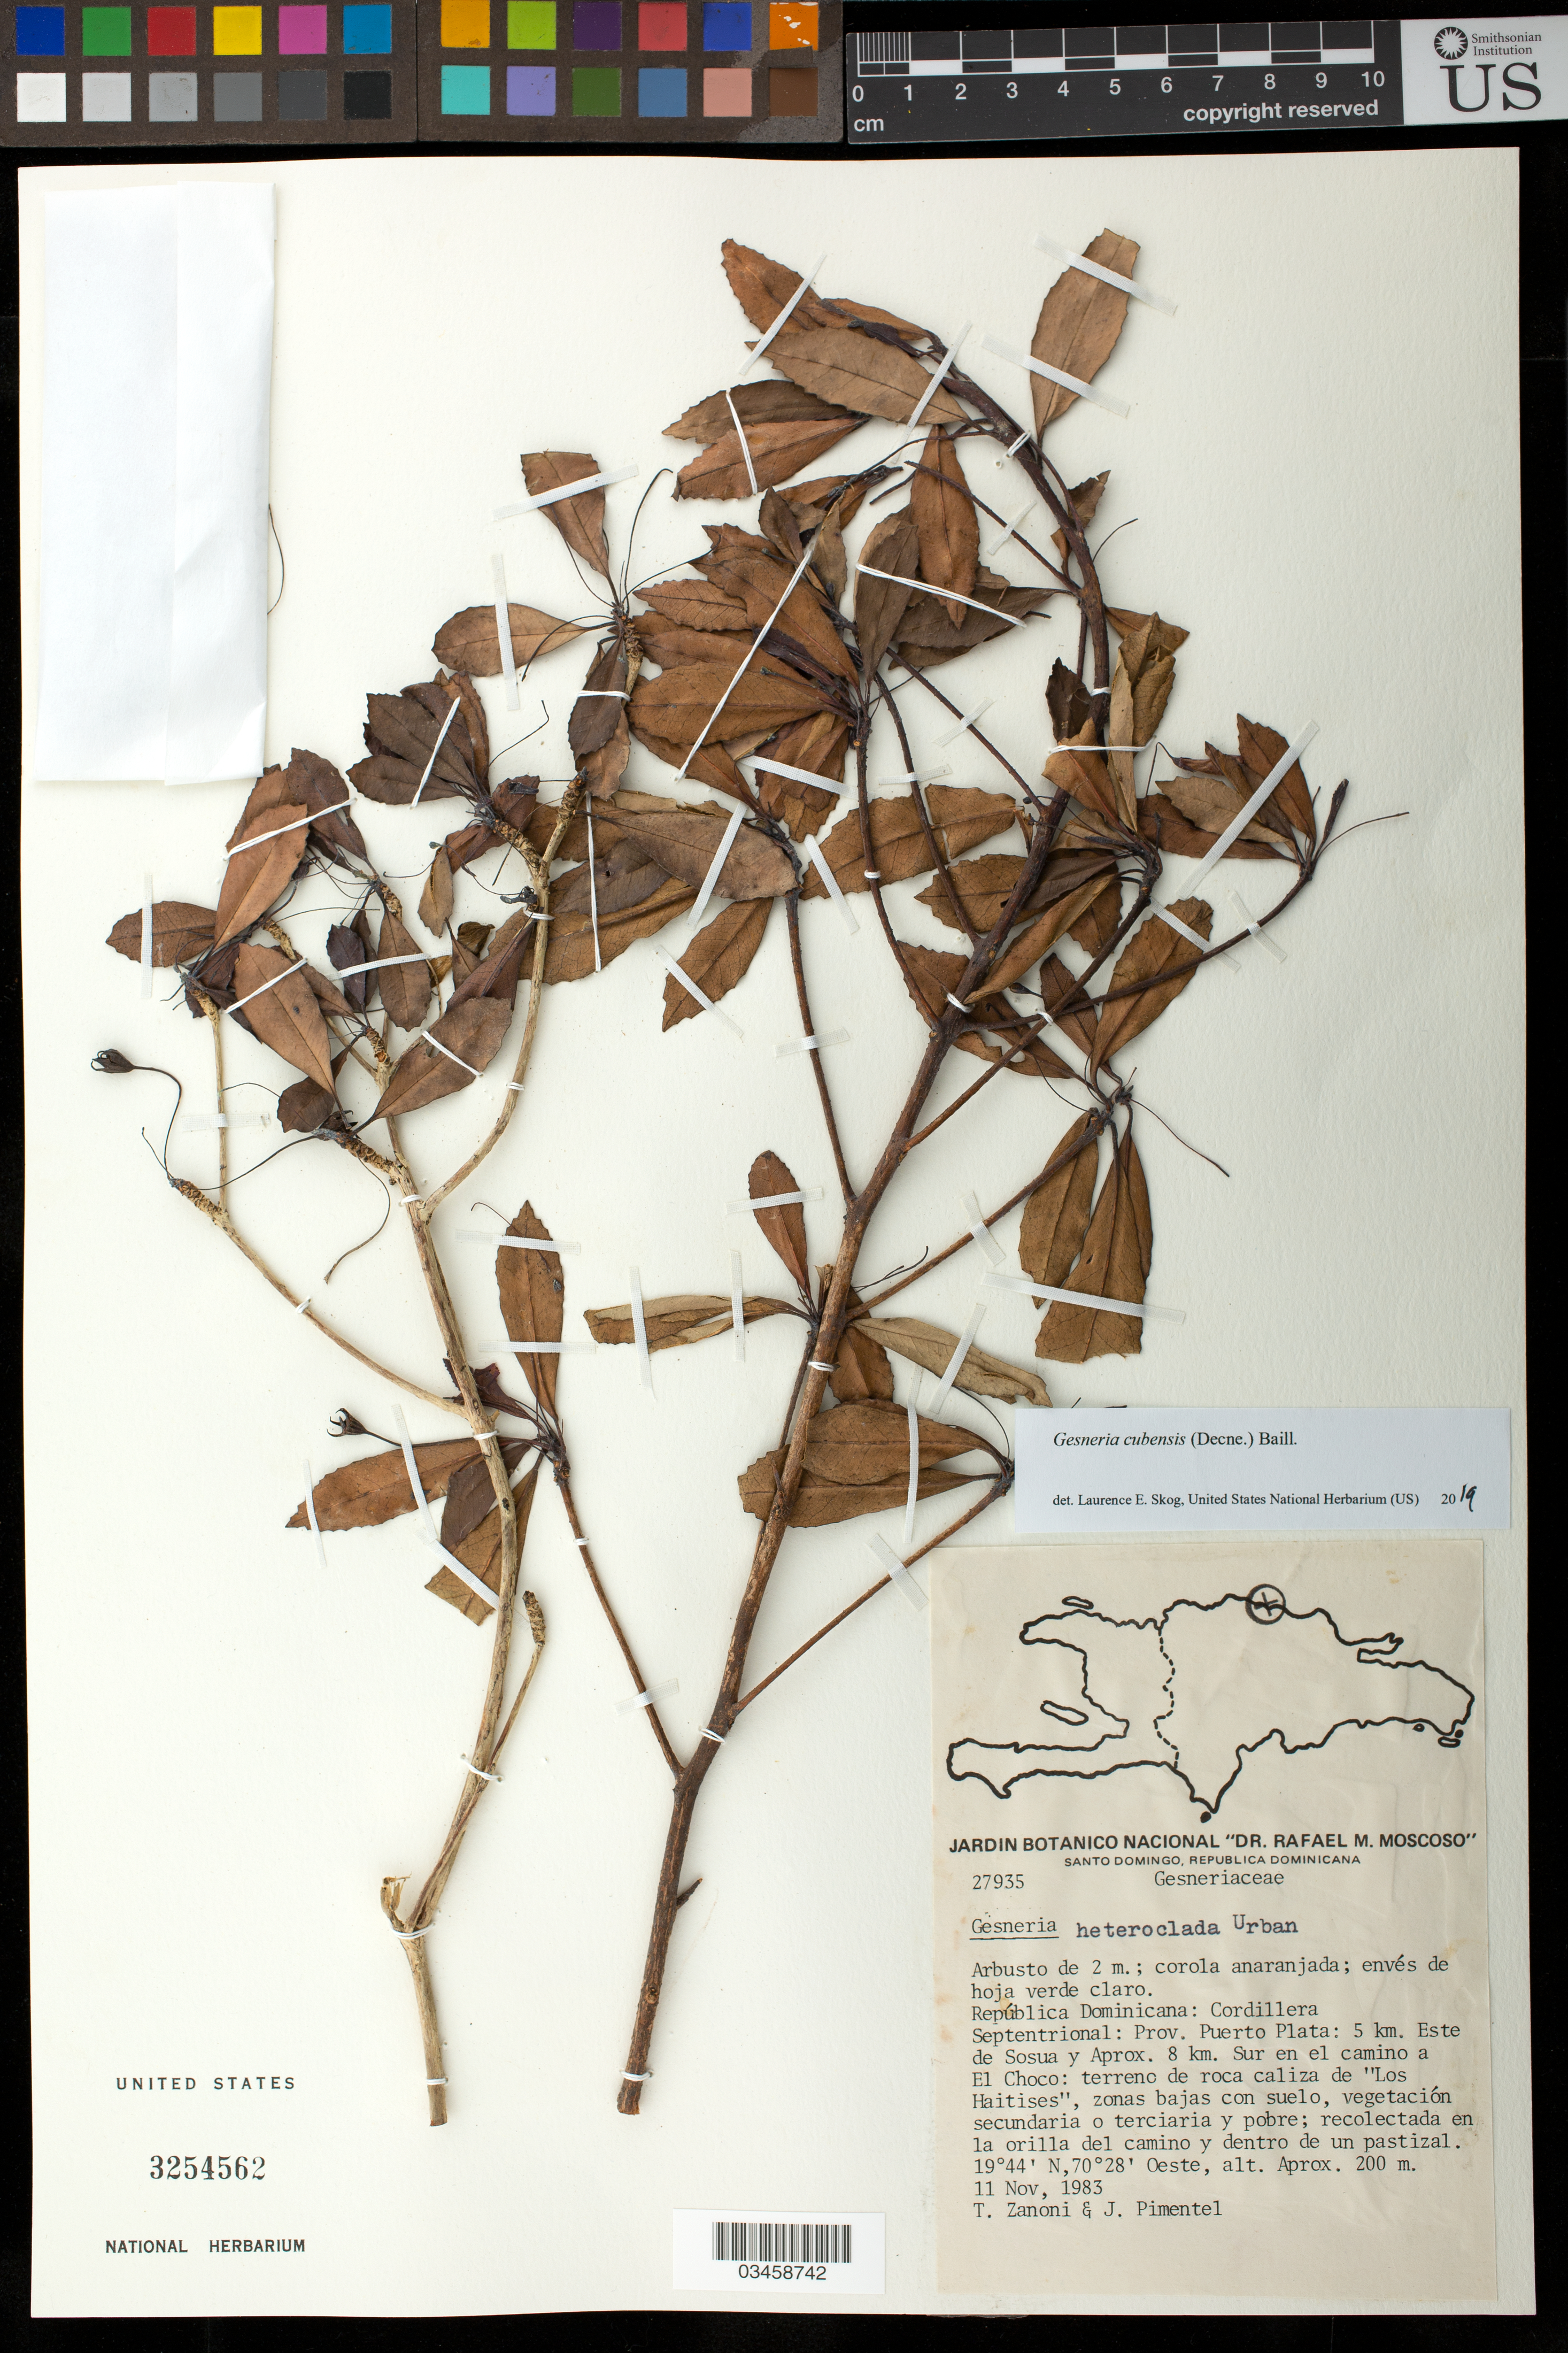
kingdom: Plantae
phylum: Tracheophyta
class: Magnoliopsida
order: Lamiales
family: Gesneriaceae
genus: Gesneria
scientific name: Gesneria cubensis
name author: (Decne.) Baill.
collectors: T. A. Zanoni & J. Pimentel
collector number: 27935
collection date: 1983-11-11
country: Dominican Republic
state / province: Puerto Plata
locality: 5 km Este de Sousa, 8 km Sur en el camino a El Choco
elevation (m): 200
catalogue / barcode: US 3254562